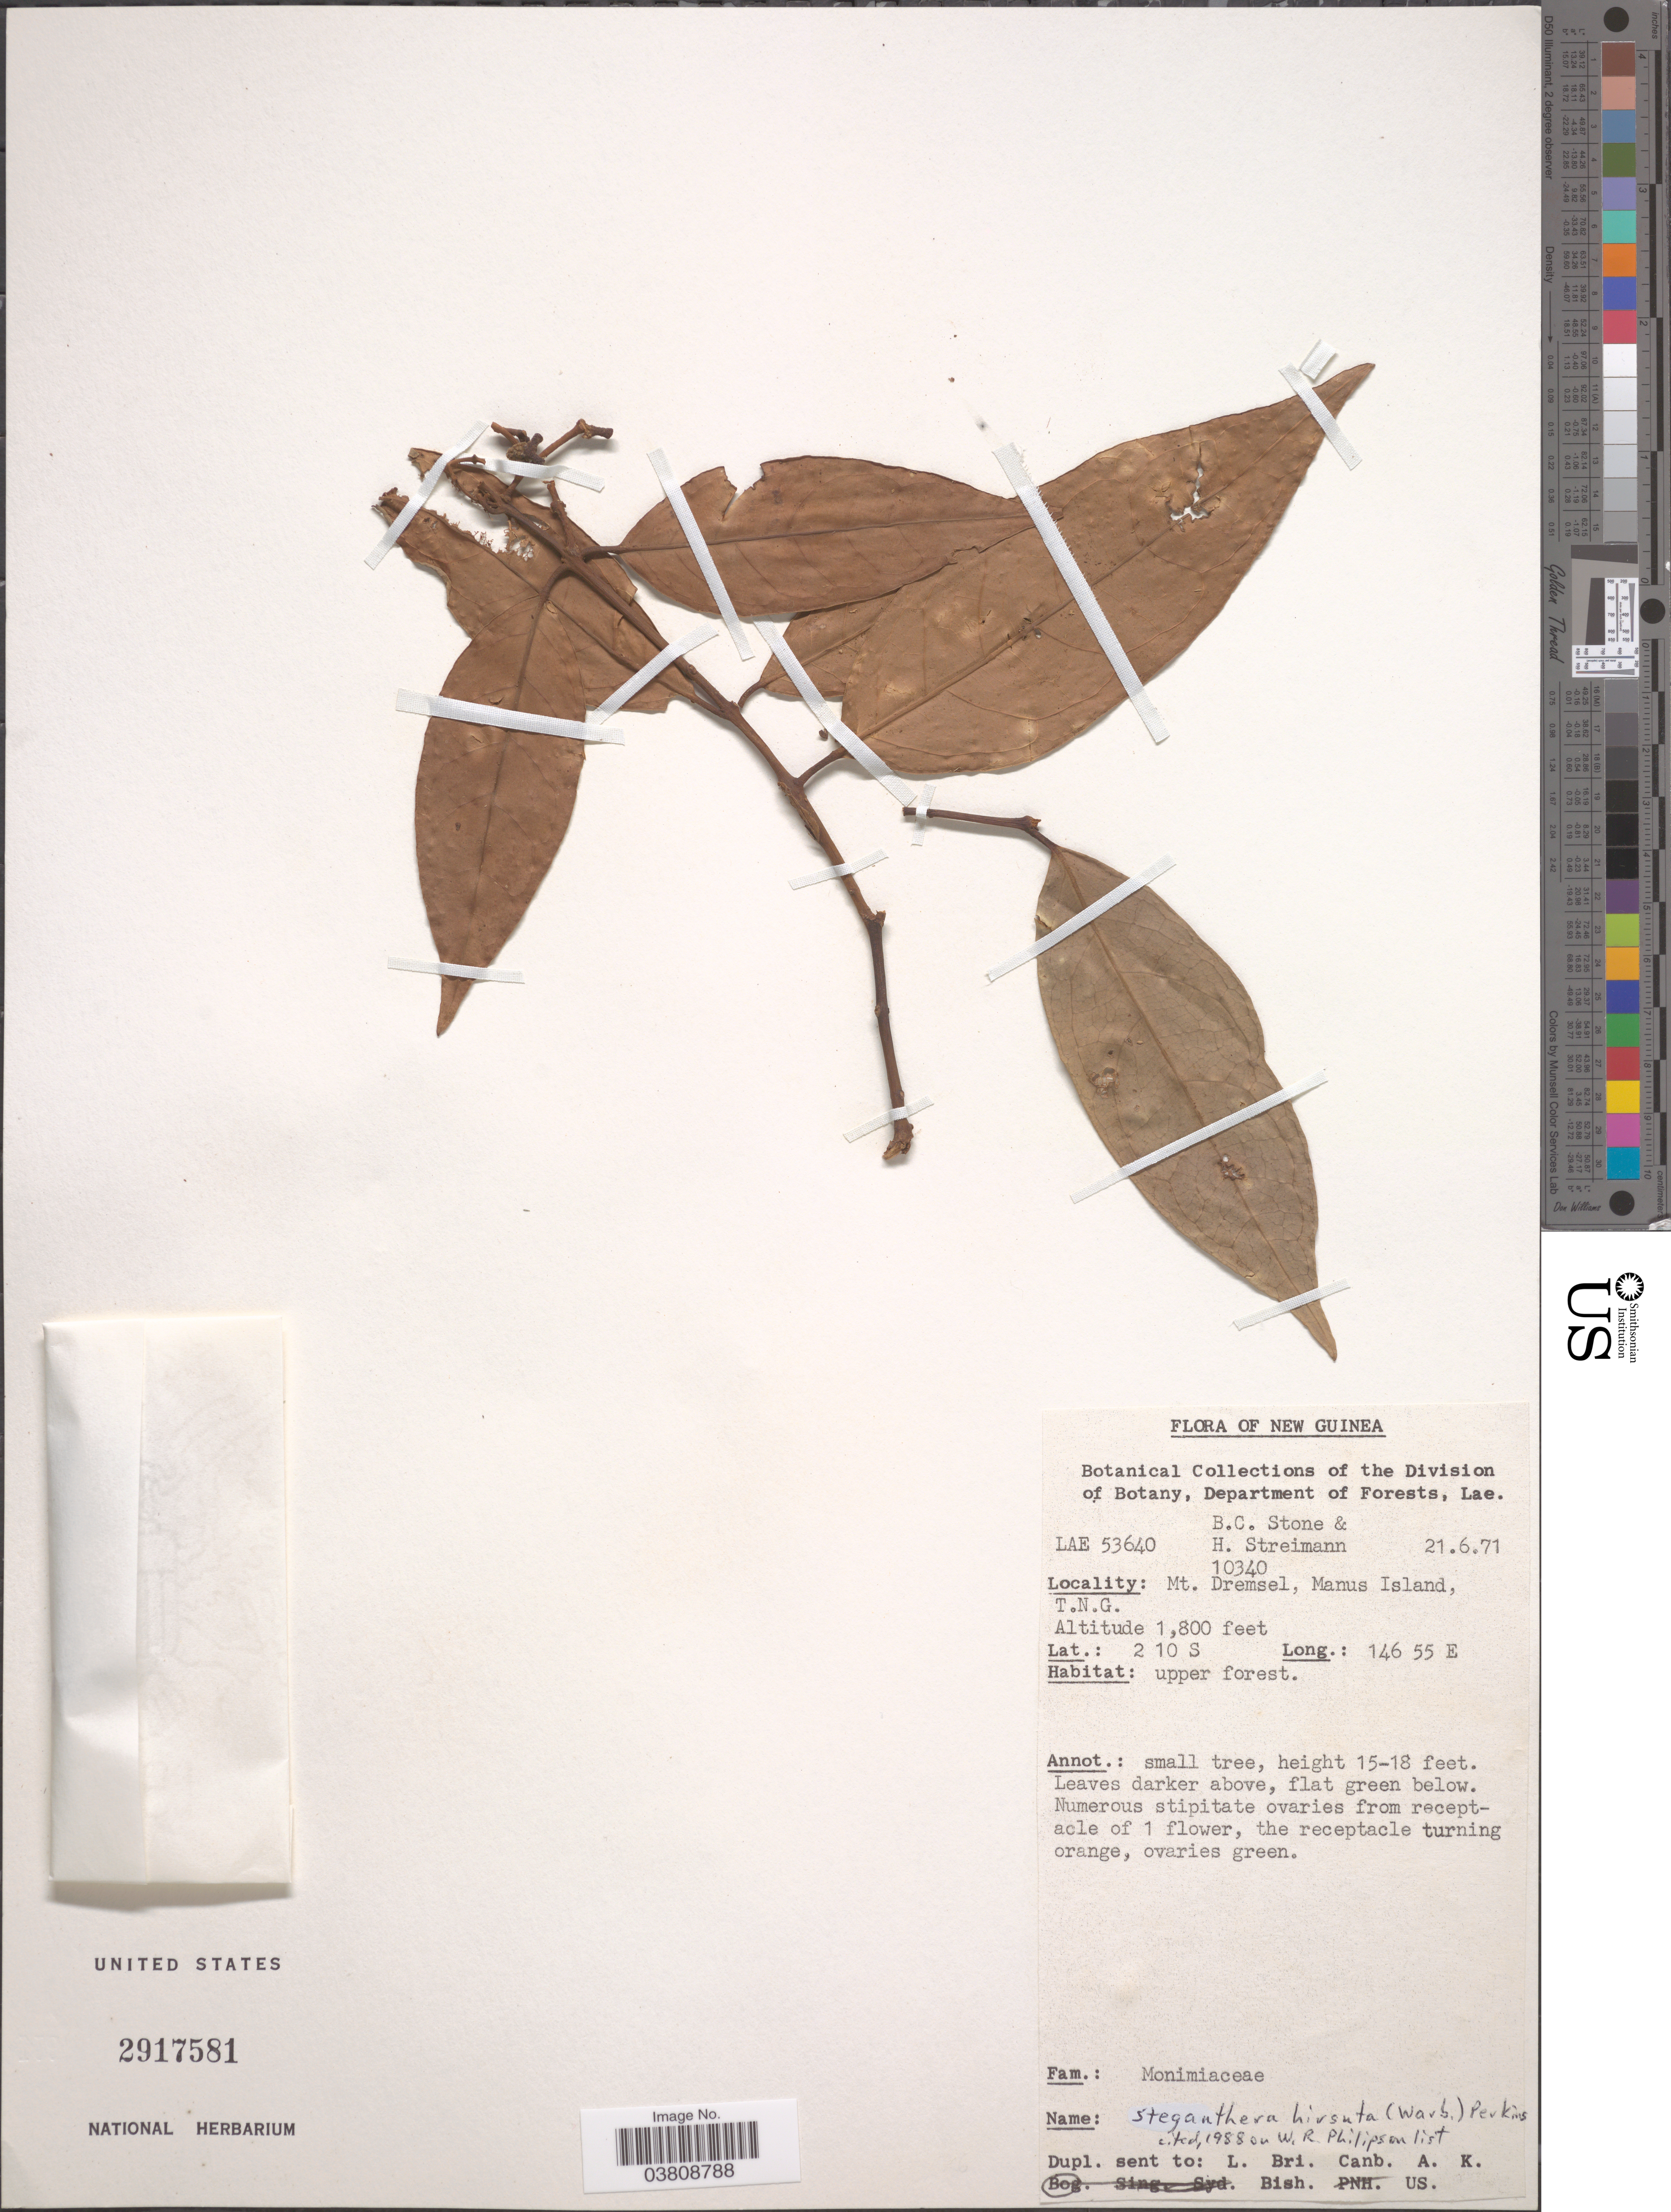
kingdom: Plantae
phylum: Tracheophyta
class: Magnoliopsida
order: Laurales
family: Monimiaceae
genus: Steganthera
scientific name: Steganthera hirsuta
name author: (Warb.) Perkins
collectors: B. C. Stone & H. Streimann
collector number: LAE 53640/10340?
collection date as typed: Transcribed d/m/y: 21/6/71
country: Papua New Guinea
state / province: Manus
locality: New Guinea. Mt. Dremsel, Manus Island, T.N.G.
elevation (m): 549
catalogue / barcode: US 2917581